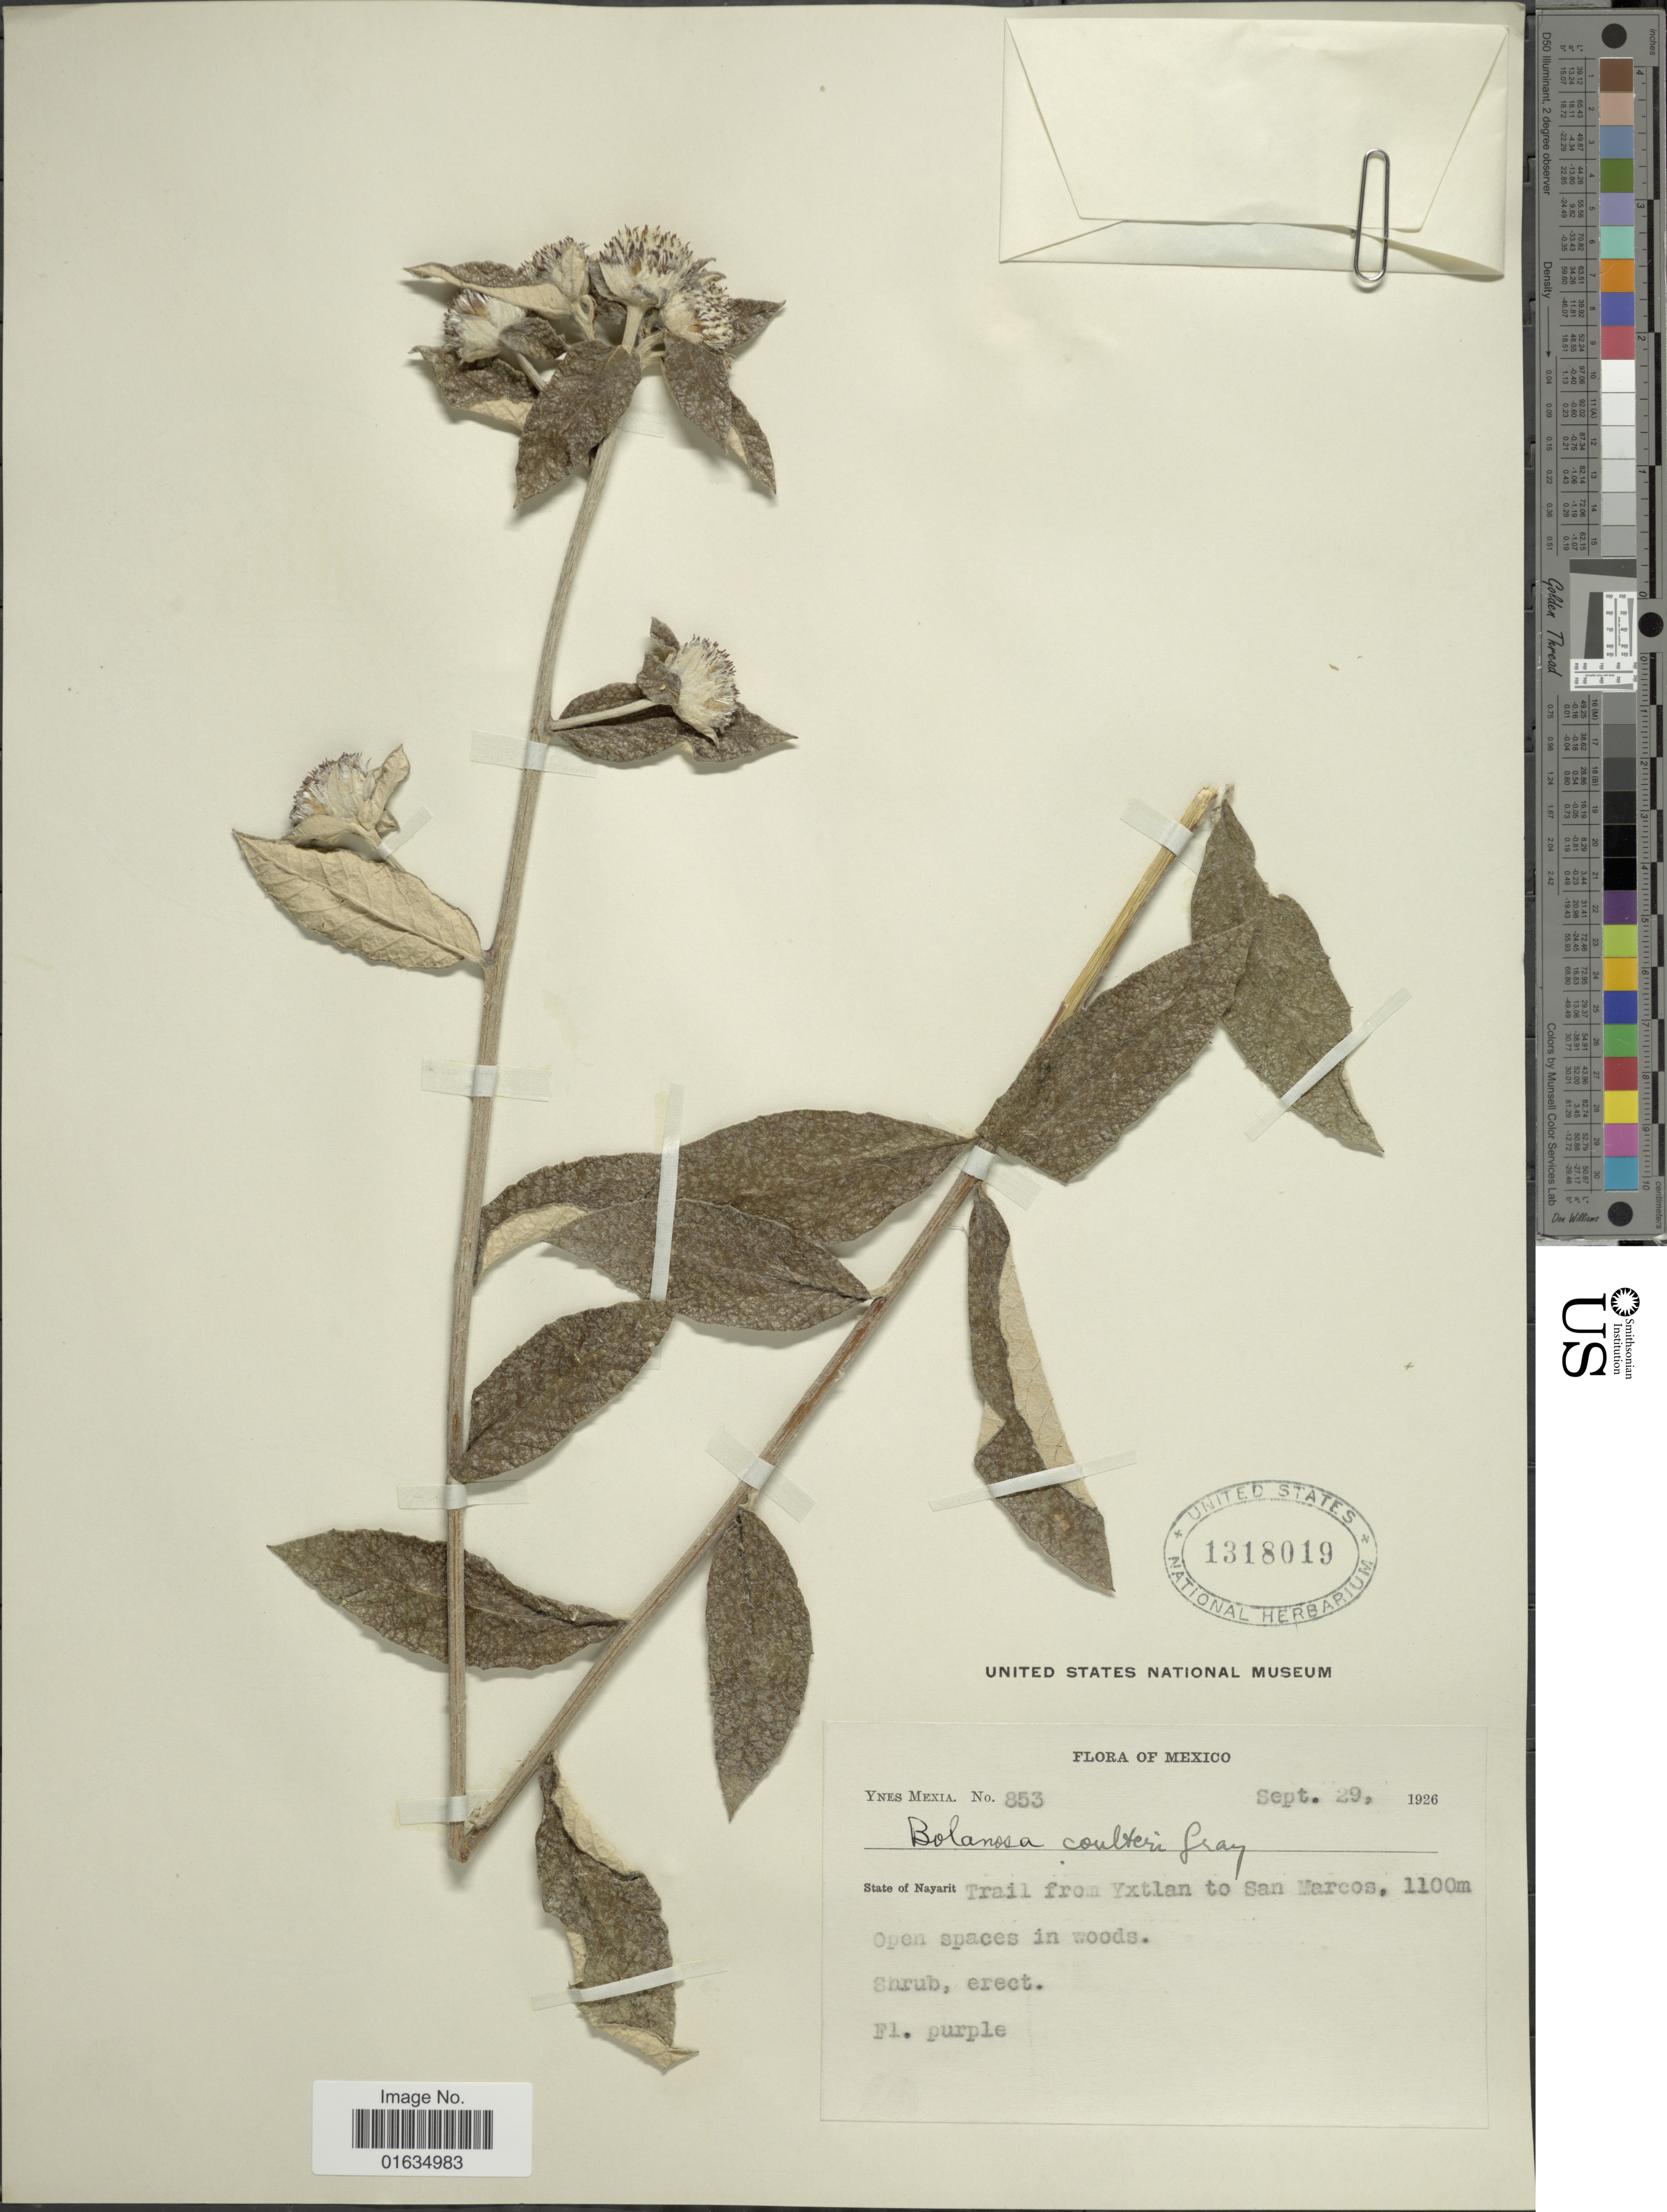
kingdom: Plantae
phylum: Tracheophyta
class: Magnoliopsida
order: Asterales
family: Asteraceae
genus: Bolanosa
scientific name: Bolanosa coulteri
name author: A. Gray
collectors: Y. Mexia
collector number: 853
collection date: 1926-09-29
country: Mexico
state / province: Nayarit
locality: State of Nayarit, trail from Yxtlajn to San Marcos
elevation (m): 1100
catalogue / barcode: US 1318019